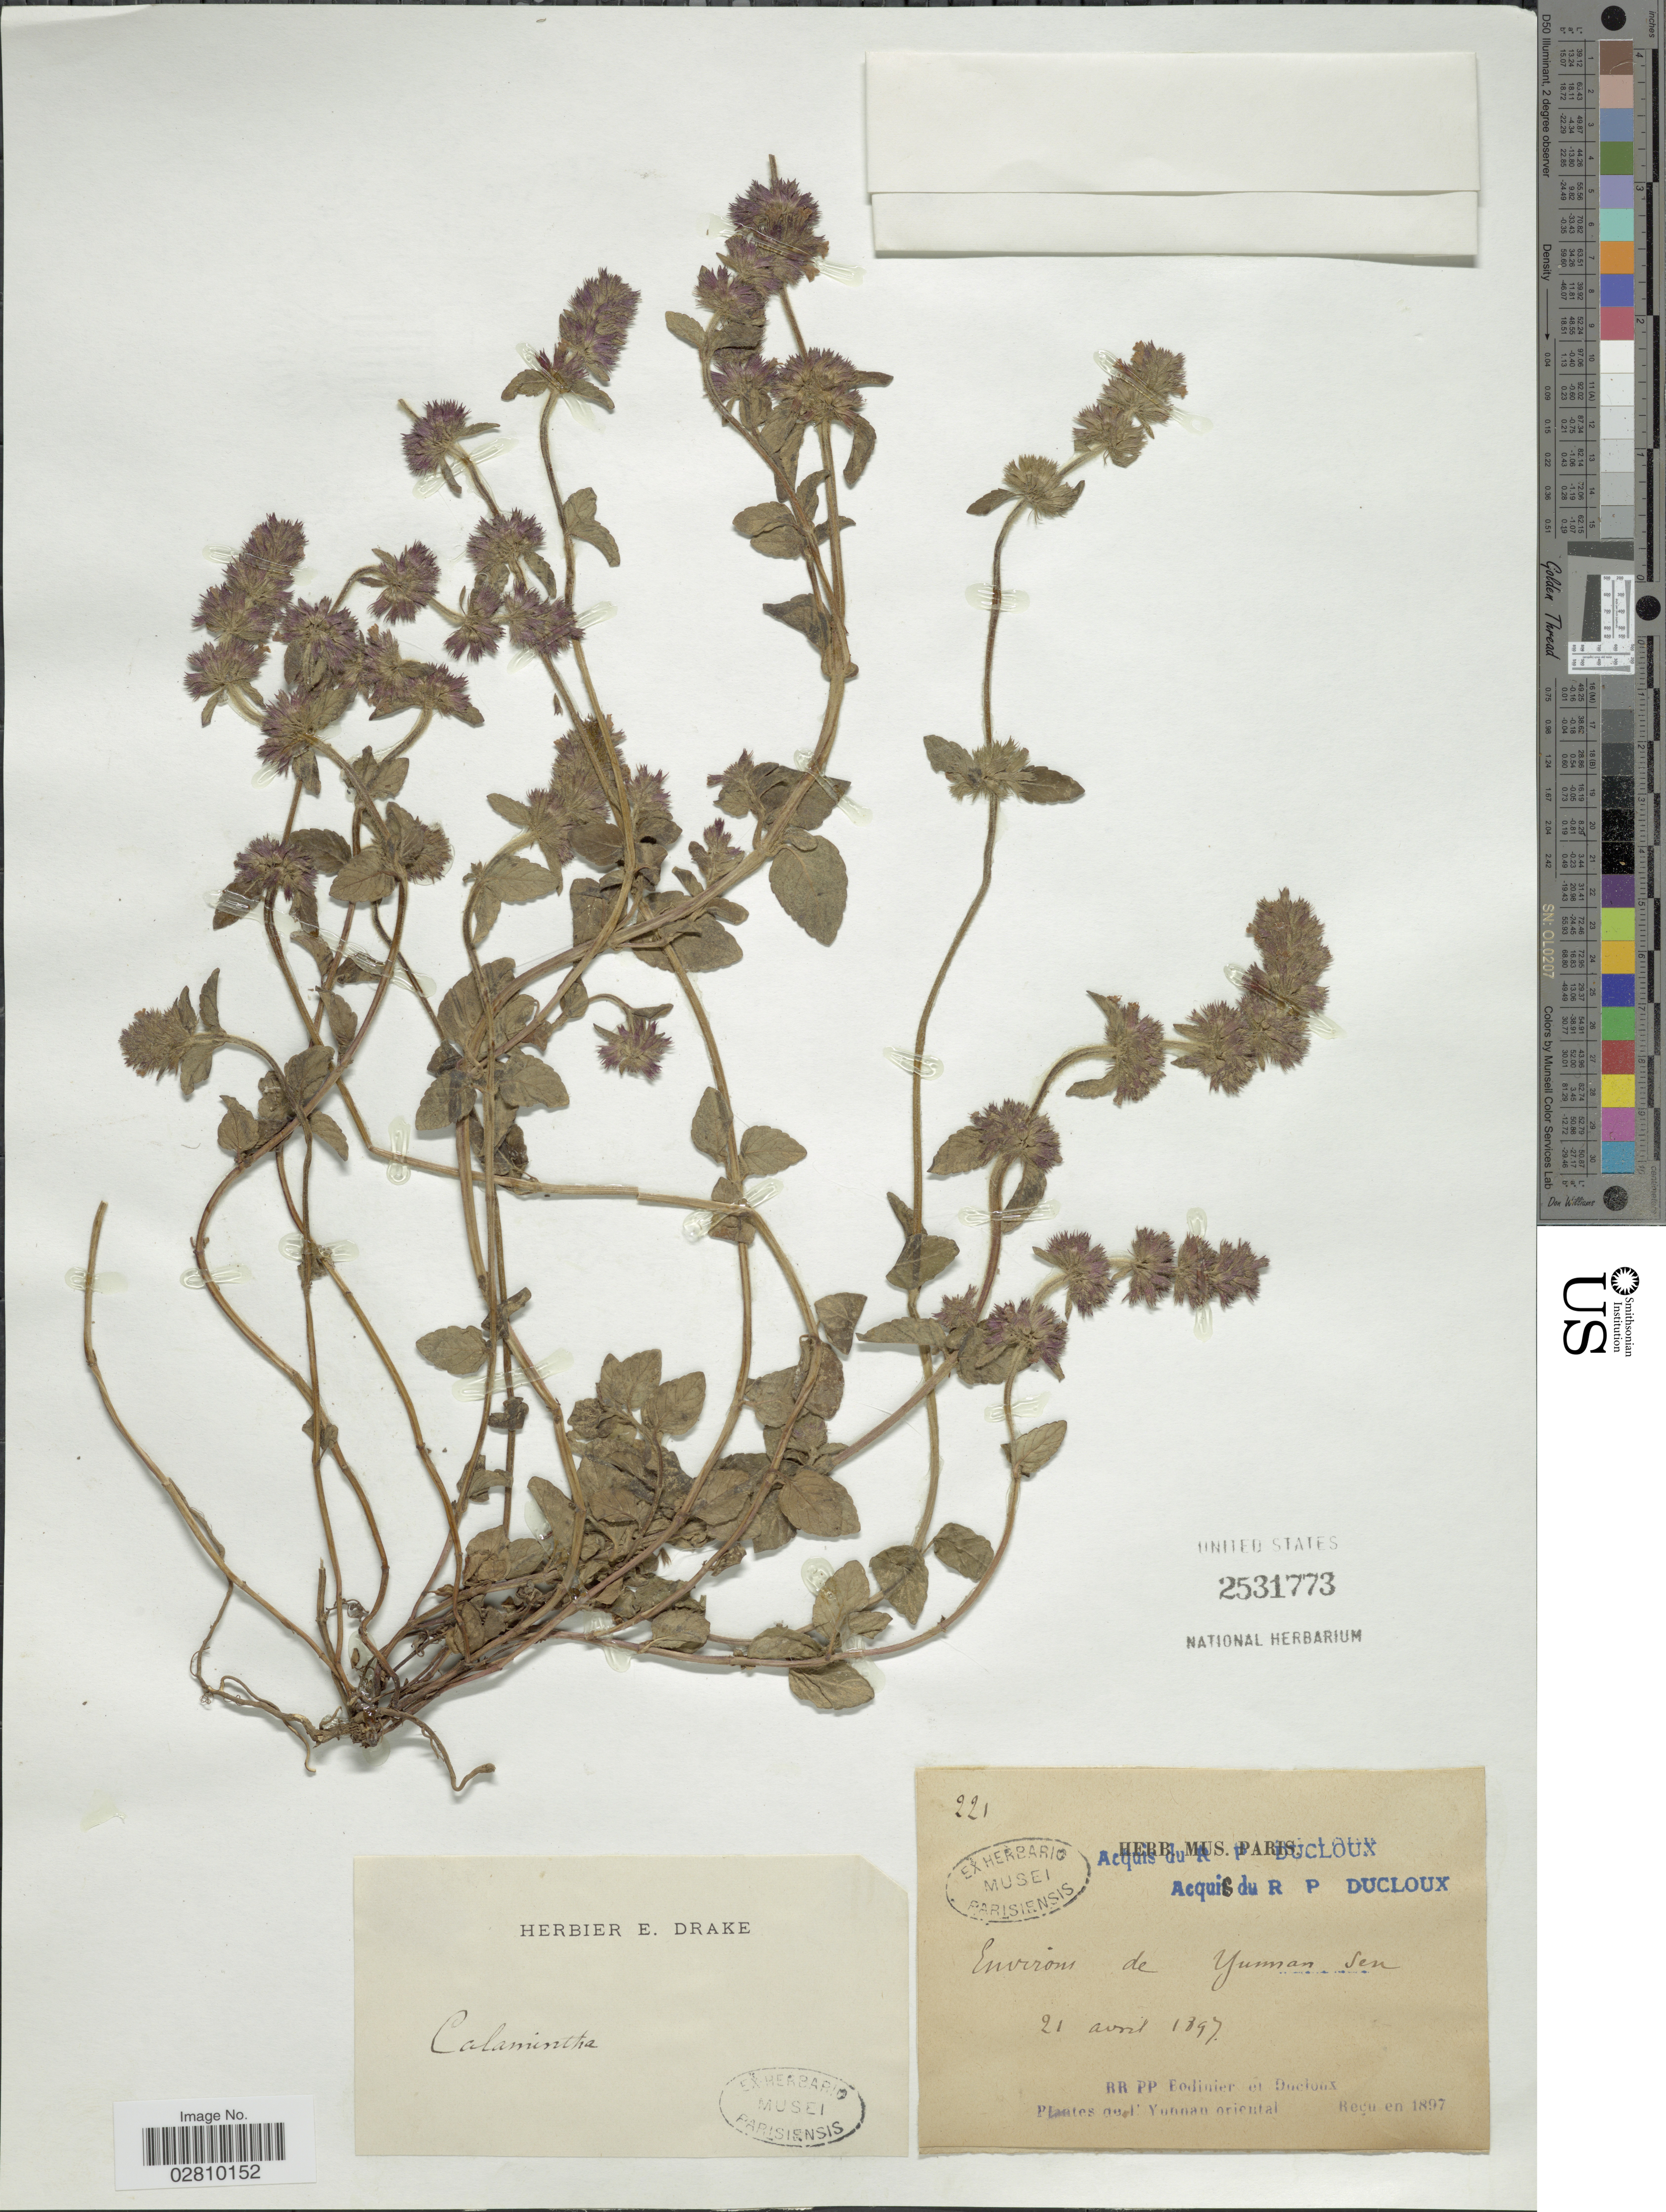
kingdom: Plantae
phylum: Tracheophyta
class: Magnoliopsida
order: Lamiales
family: Lamiaceae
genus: Calamintha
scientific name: Calamintha sp.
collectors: F. Ducloux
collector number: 221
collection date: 1897-04-21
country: China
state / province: Yunnan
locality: Environs de Yunnan Sen.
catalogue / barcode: US 2531773